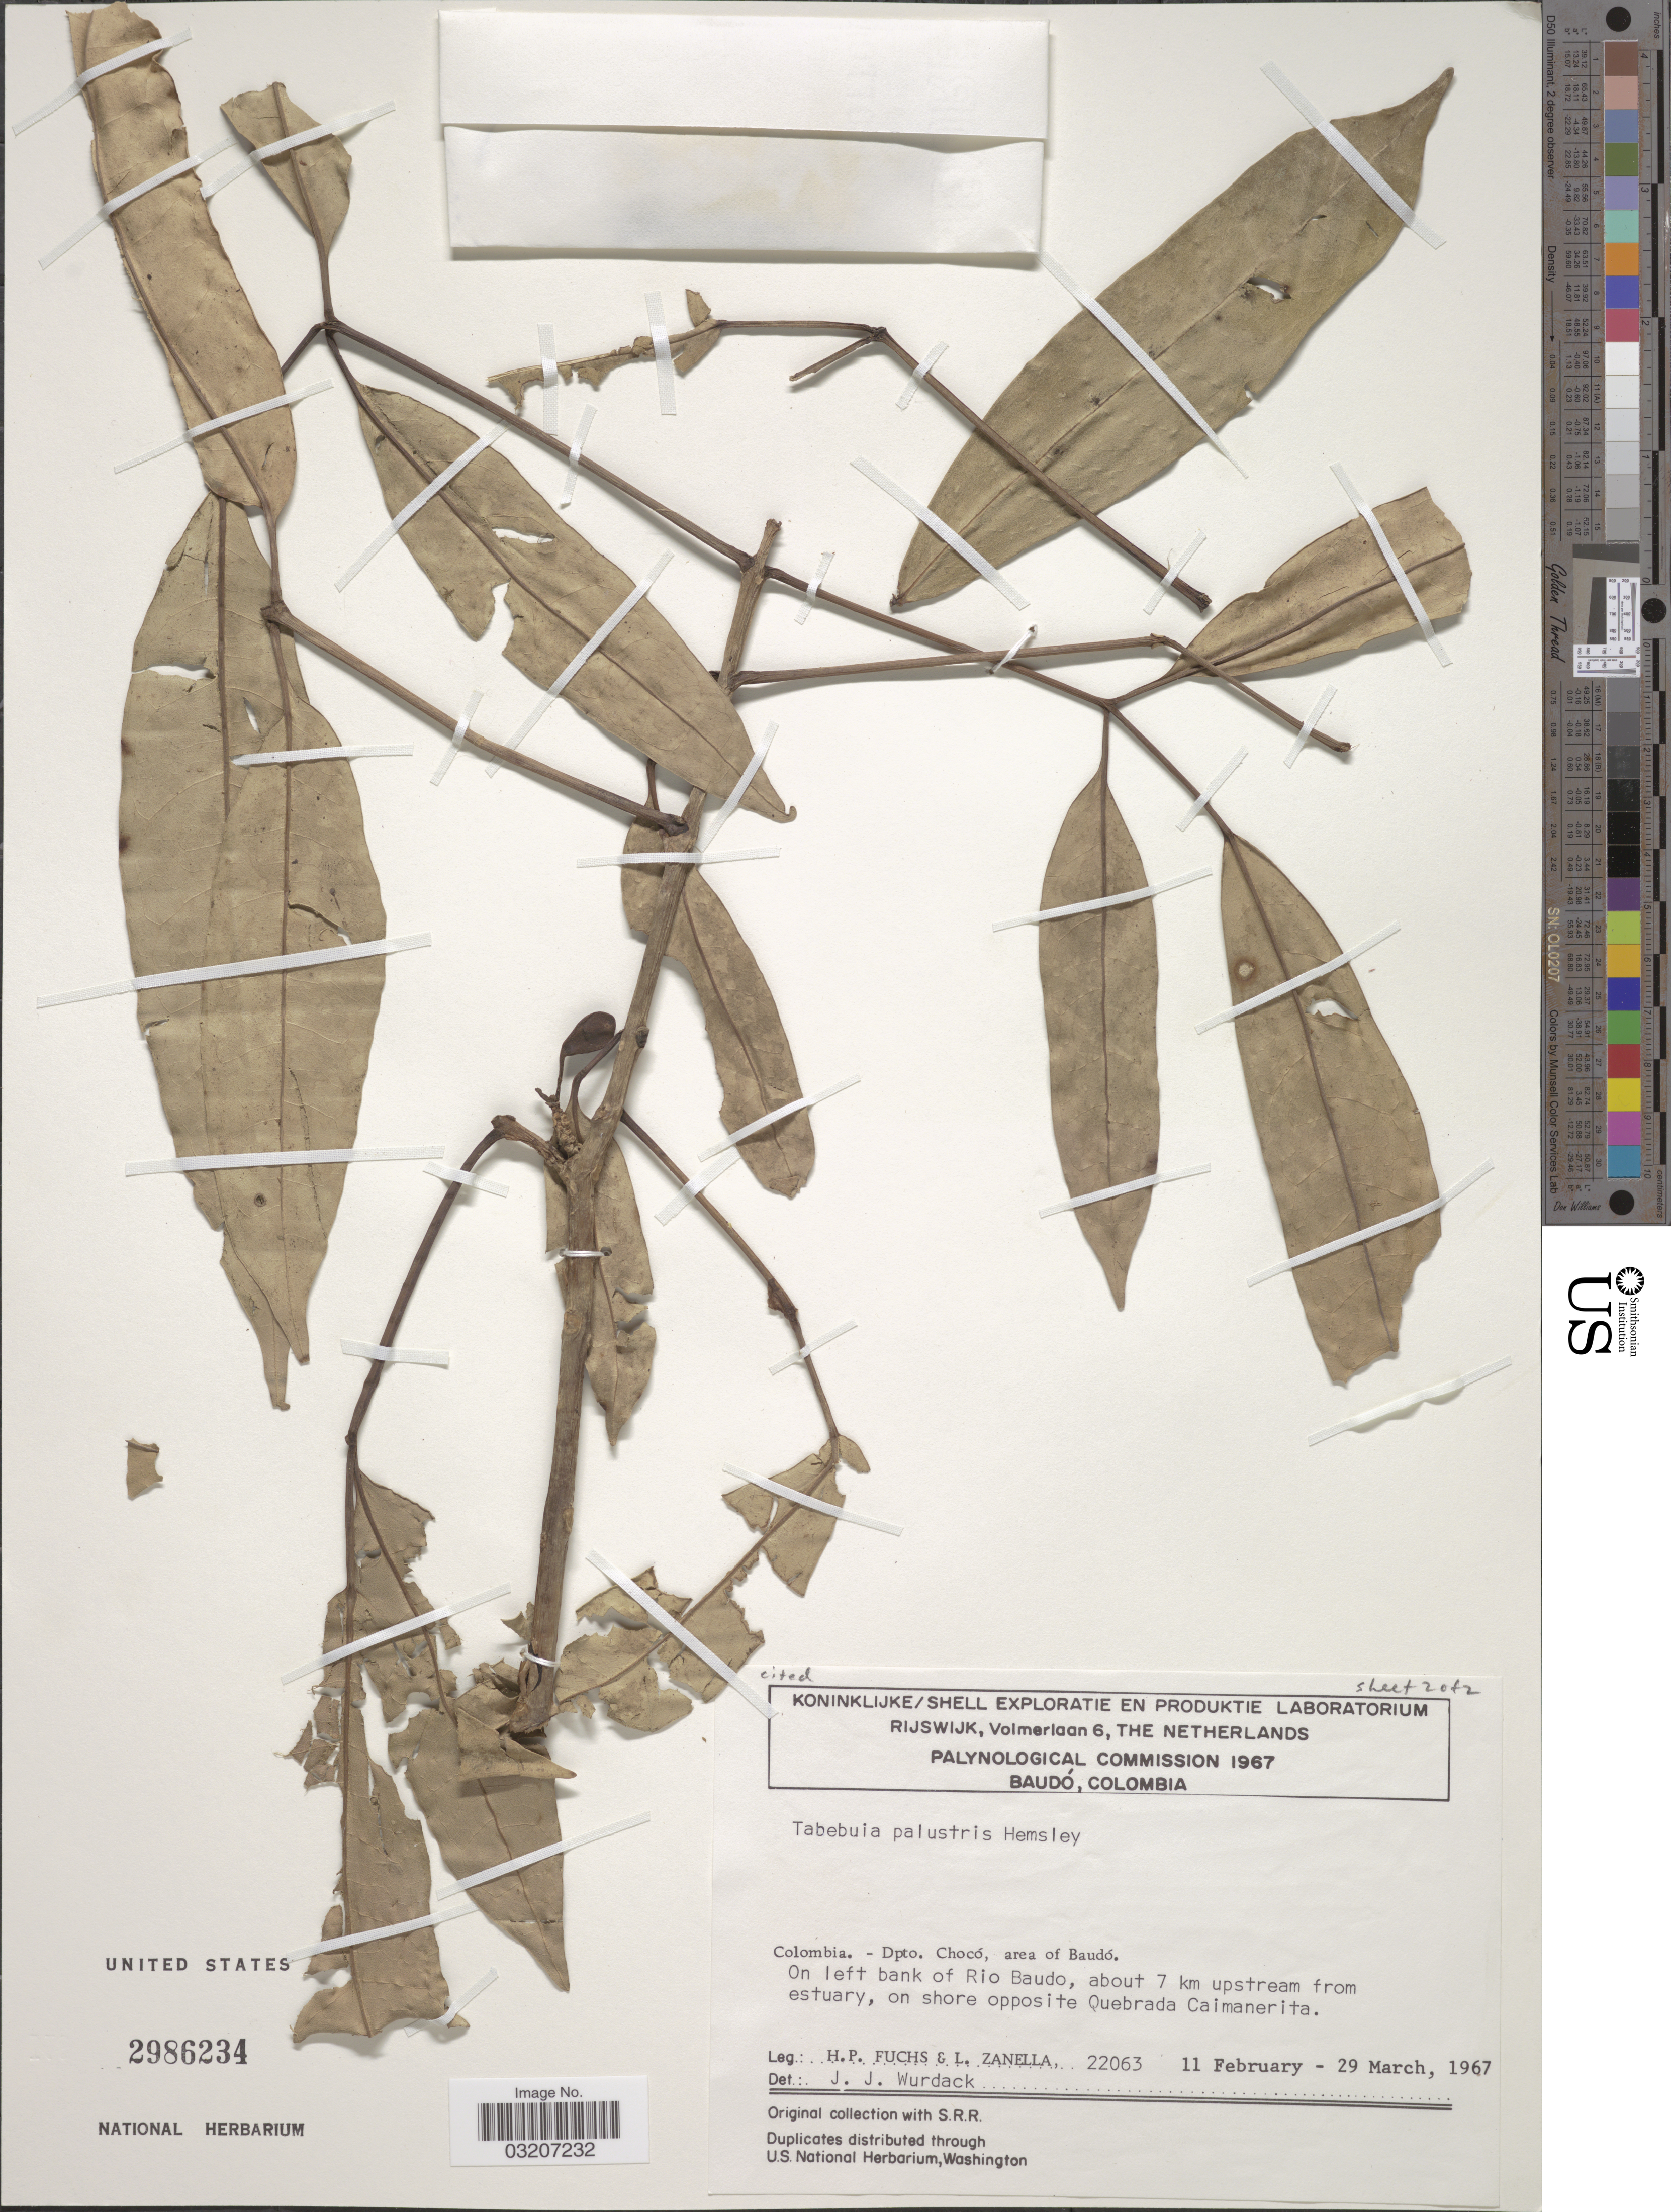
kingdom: Plantae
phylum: Tracheophyta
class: Magnoliopsida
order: Lamiales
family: Bignoniaceae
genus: Tabebuia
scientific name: Tabebuia palustris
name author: Hemsl.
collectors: H. P. Fuchs & L. Zanella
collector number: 22063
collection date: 1967-02-11/1967-03-29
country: Colombia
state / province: Chocó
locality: Dpto. Chocó, area of Baudó, On left bank of Rio Baudo, about 7 km upstream from estuary, on shore opposite Quebrada Caimanerita.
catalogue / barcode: US 2986234